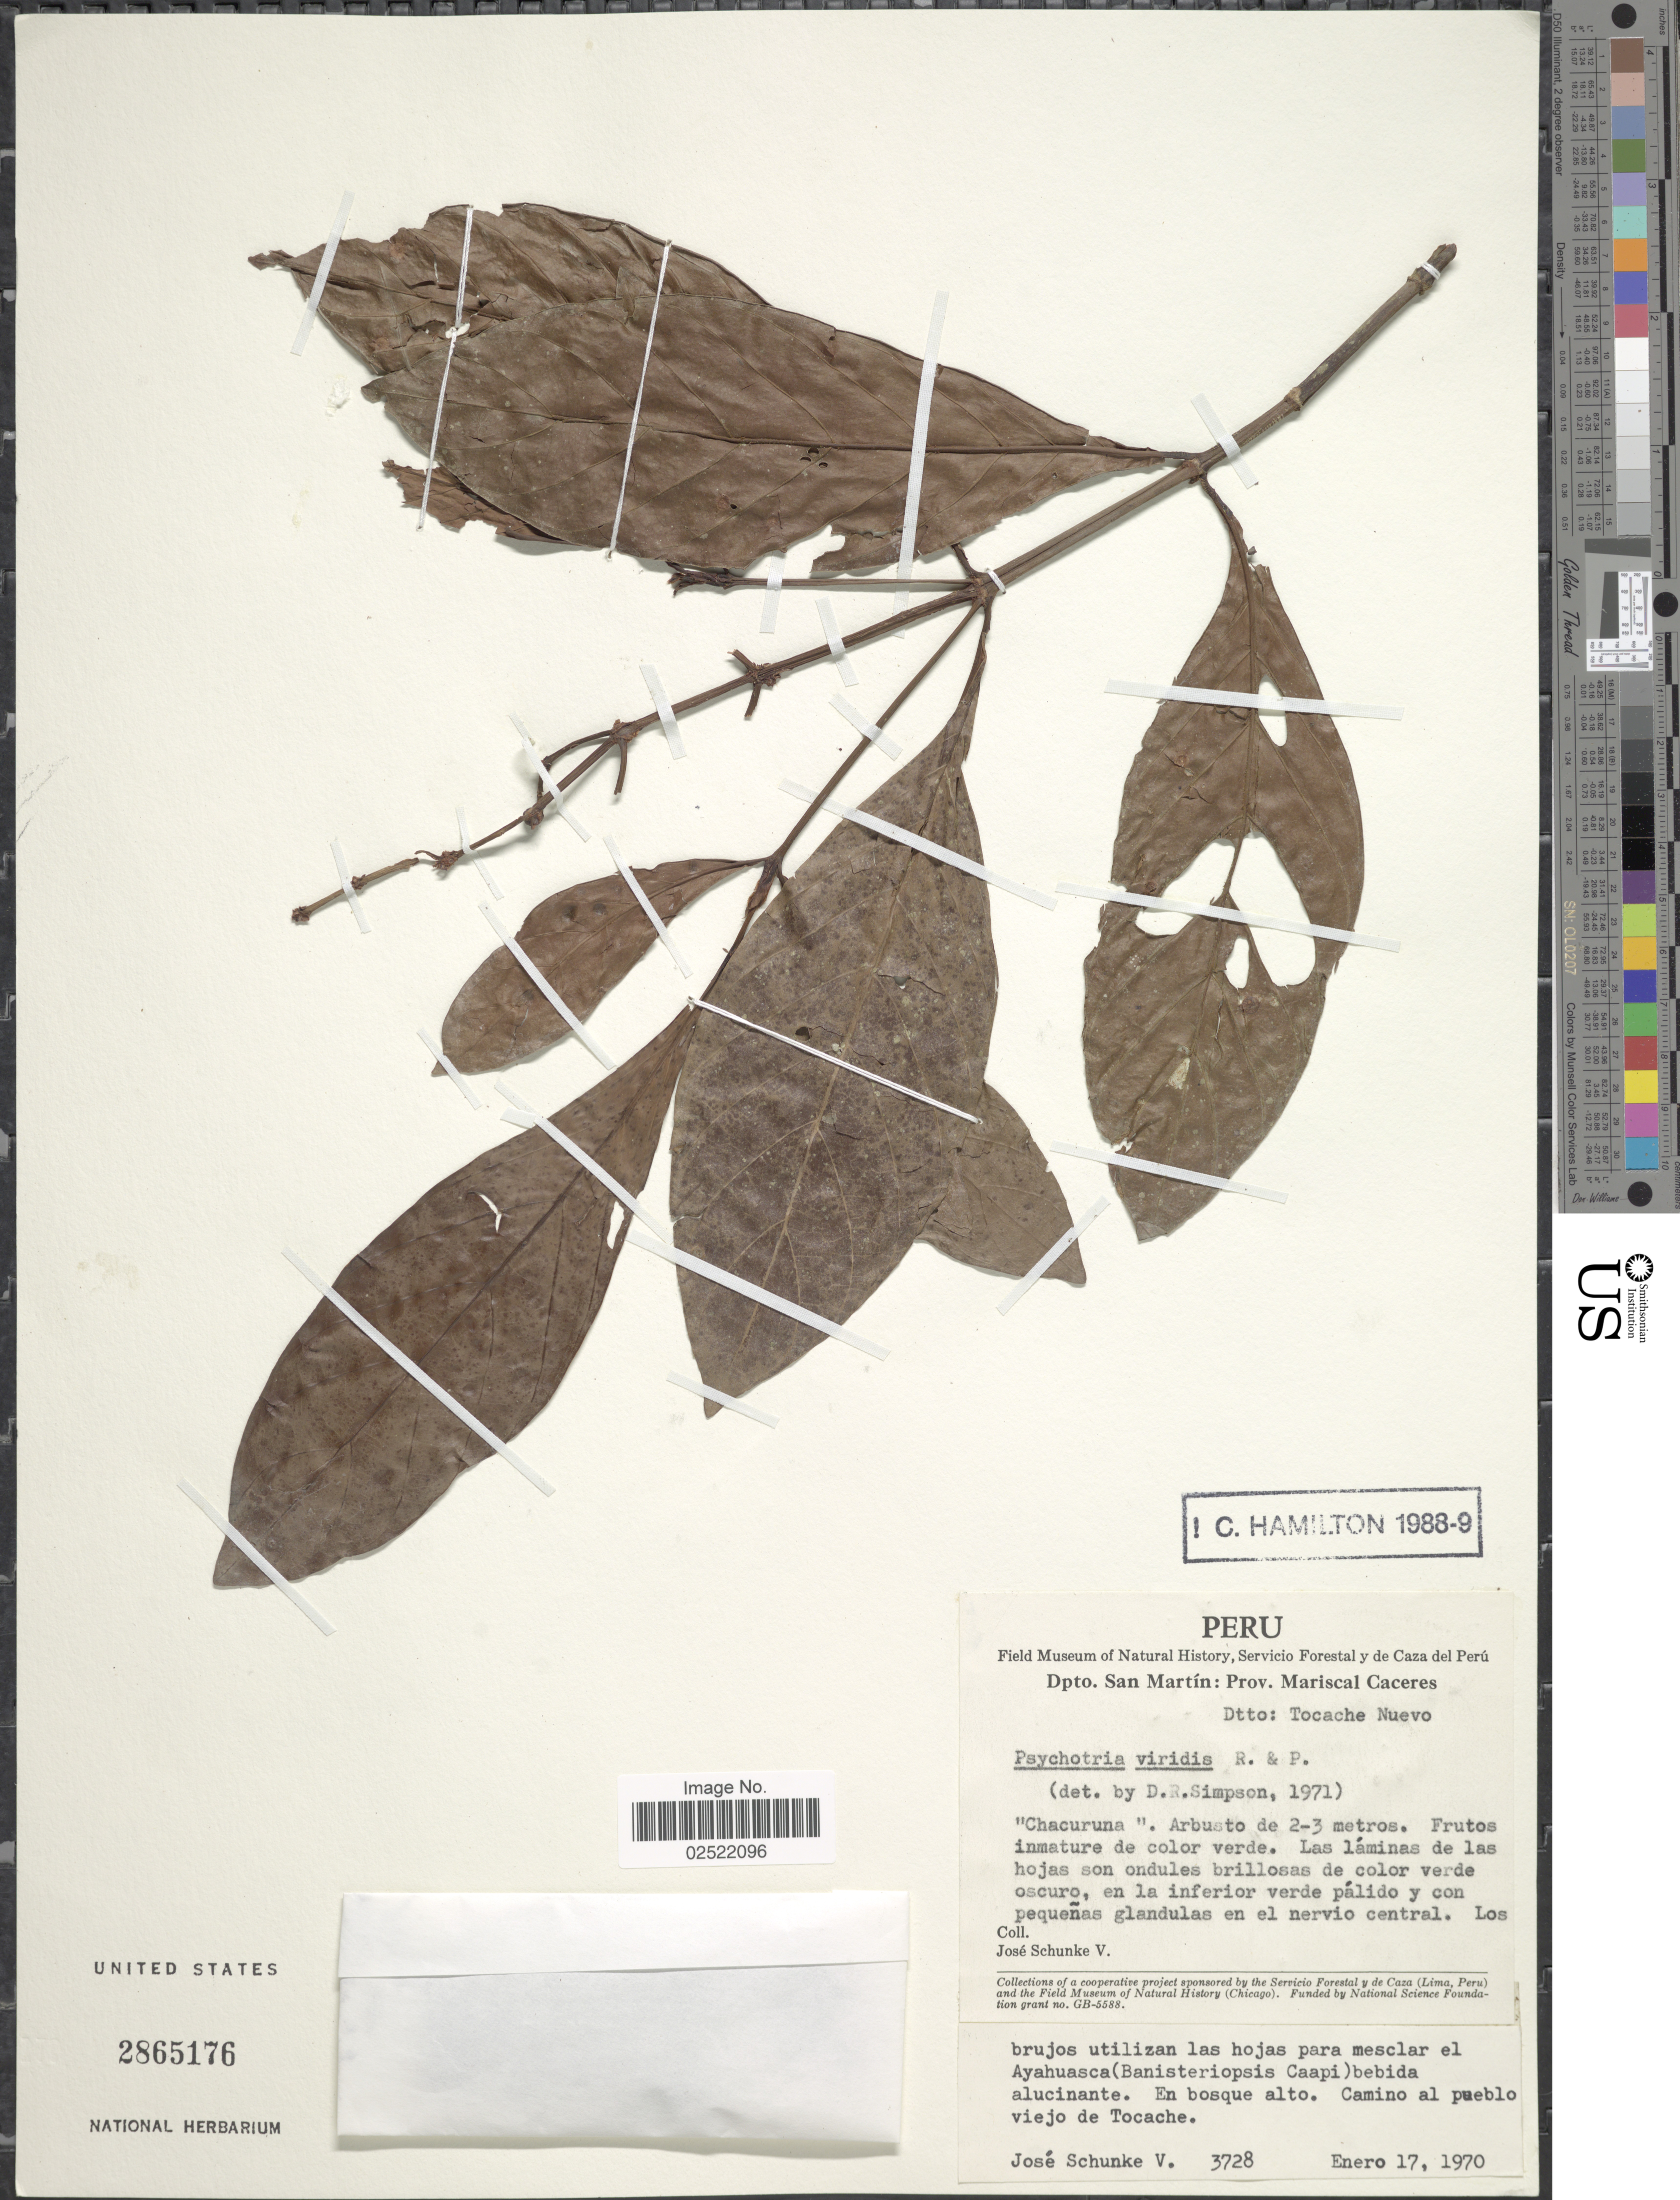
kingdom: Plantae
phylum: Tracheophyta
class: Magnoliopsida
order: Gentianales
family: Rubiaceae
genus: Psychotria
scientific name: Psychotria viridis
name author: Ruiz & Pav.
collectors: J. Schunke Vigo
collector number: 3728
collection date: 1970-01-17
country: Peru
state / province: San Martín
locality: Prov. Mariscal Caceres. Dtto: Tocache Nuevo. Los brujos utilizan las hojas para mesclar el Ayahuasca (Banisteriopsis Caapi) bebida alucinante. Camino al pueblo viejo de Tocache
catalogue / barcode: US 2865176